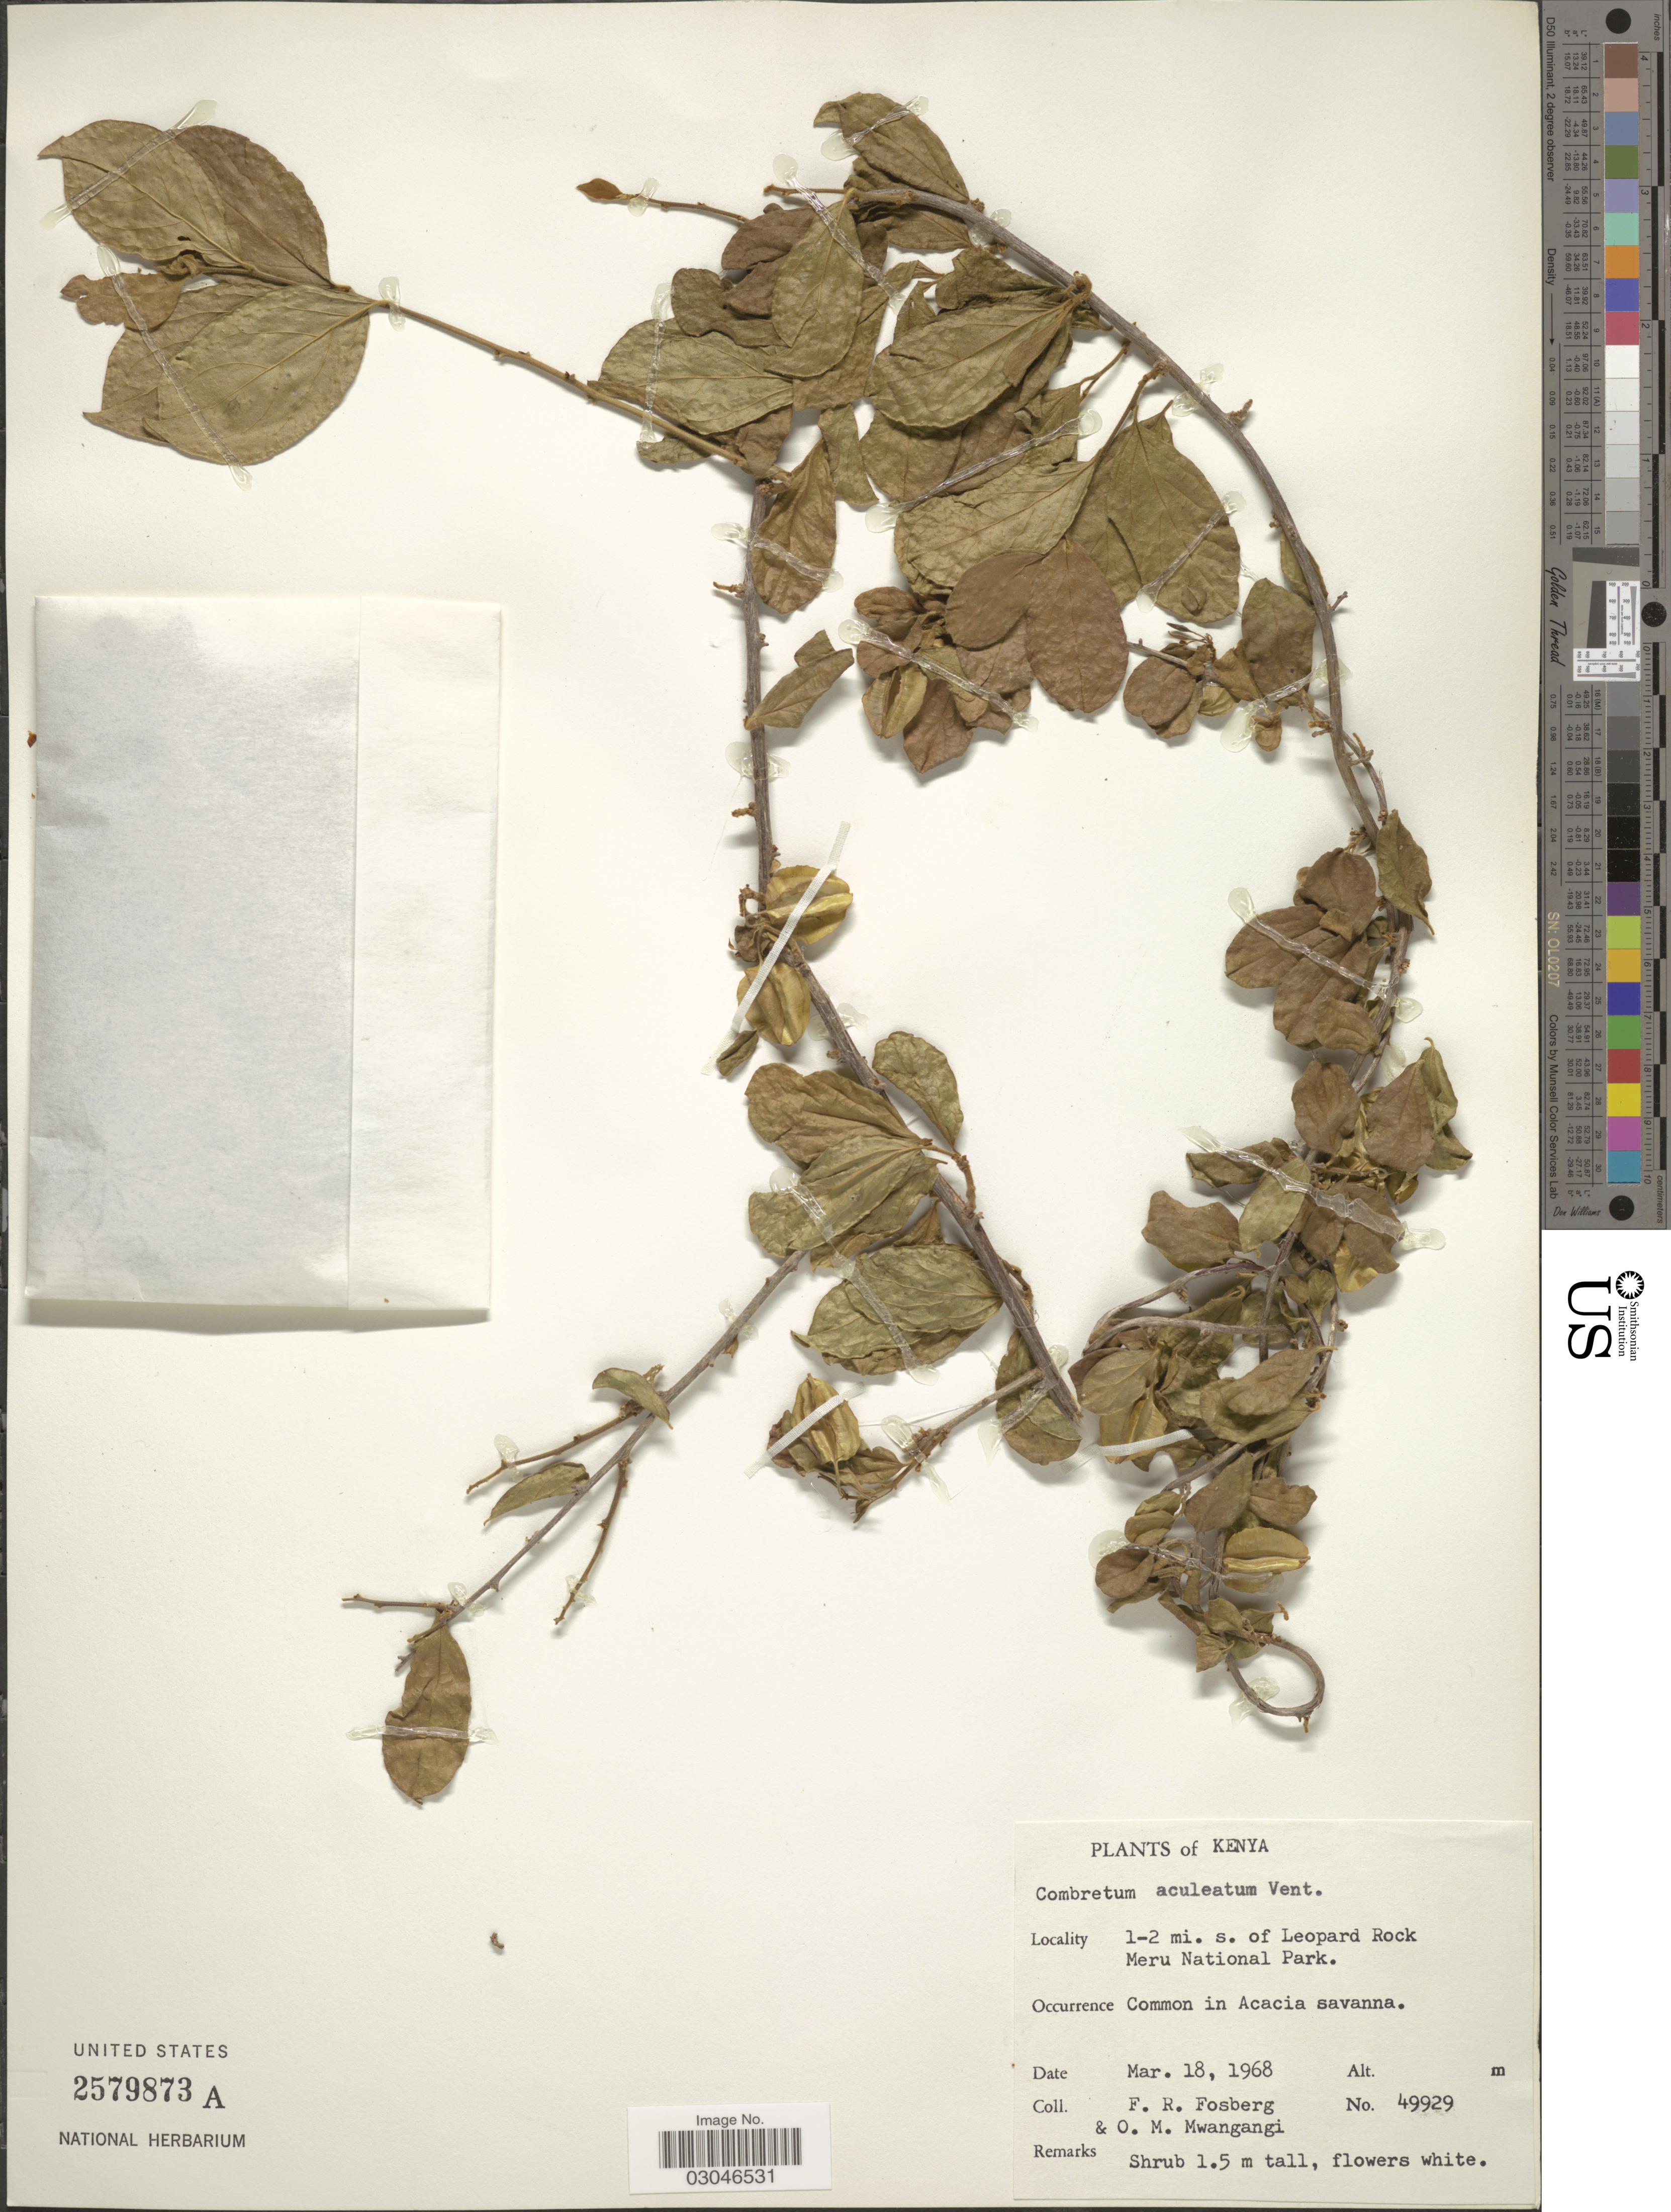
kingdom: Plantae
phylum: Tracheophyta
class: Magnoliopsida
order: Myrtales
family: Combretaceae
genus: Combretum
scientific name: Combretum aculeatum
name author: Vent.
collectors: F. R. Fosberg & O. M. Mwangangi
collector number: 49929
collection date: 1968-03-18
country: Kenya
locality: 1-2 mi. s. of Leopard Rock Meru National Park.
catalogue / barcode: US 2579873A